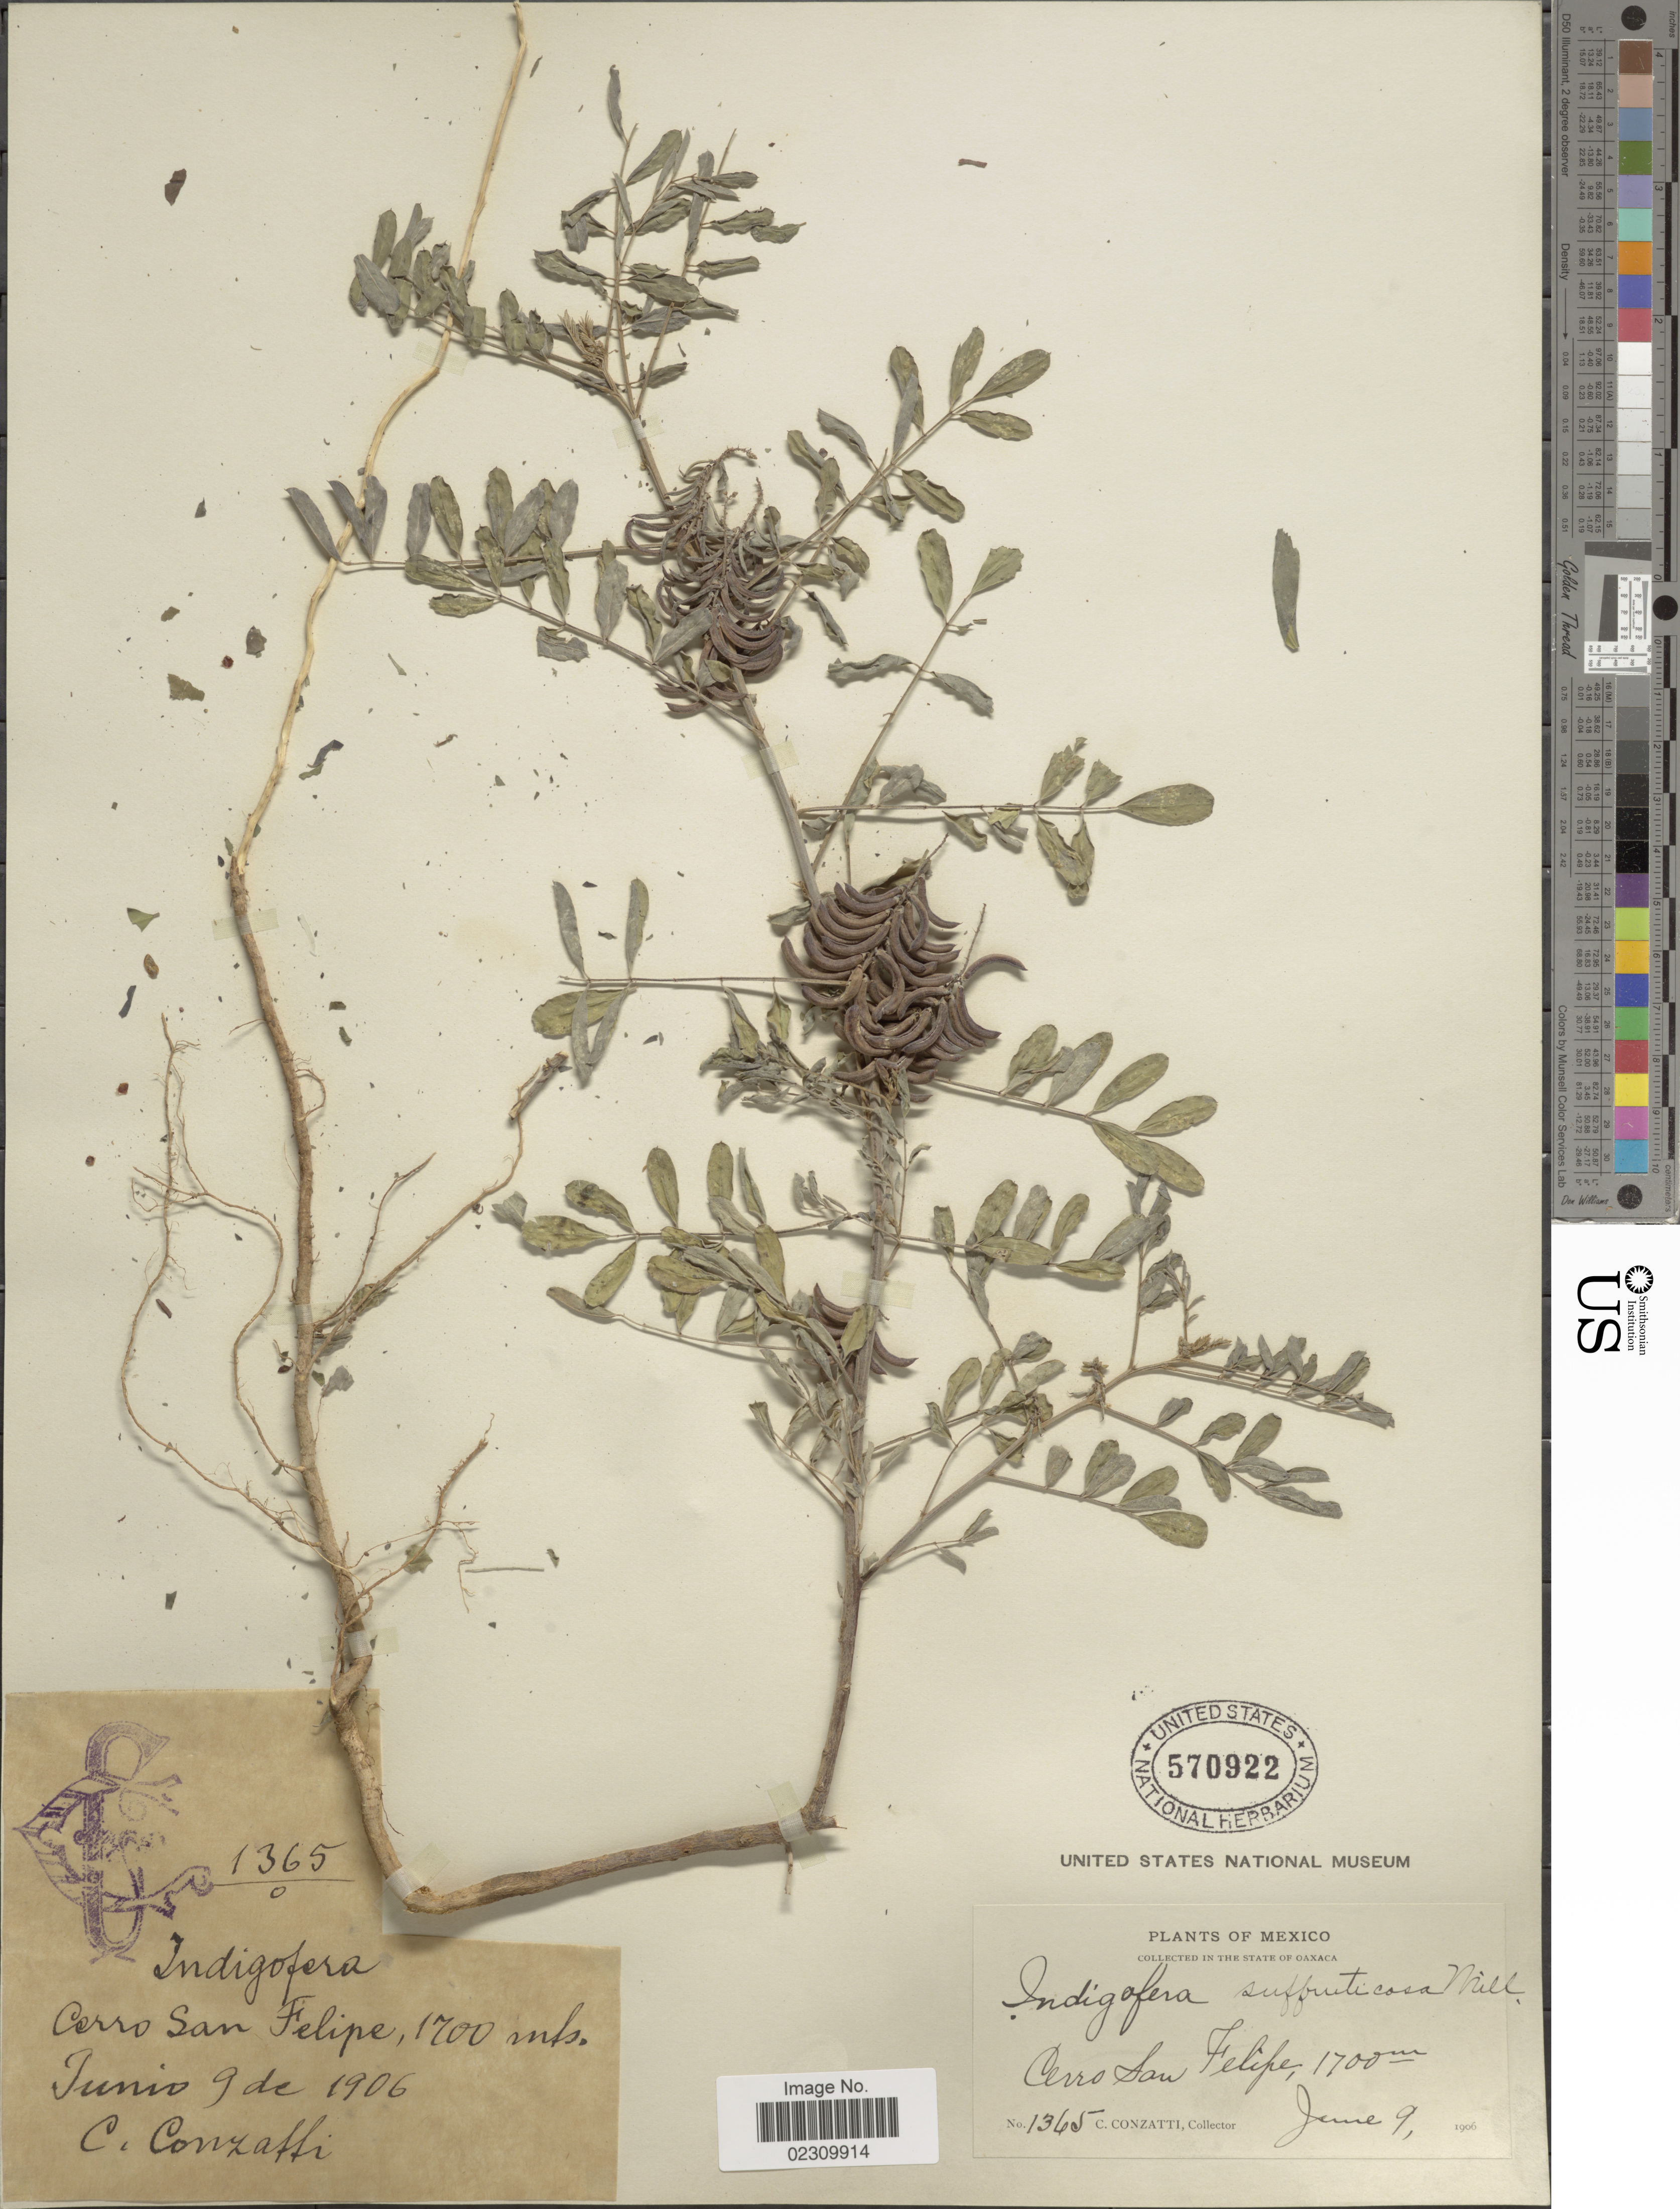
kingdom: Plantae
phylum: Tracheophyta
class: Magnoliopsida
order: Fabales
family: Fabaceae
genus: Indigofera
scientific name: Indigofera suffruticosa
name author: Mill.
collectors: C. Conzatti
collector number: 1365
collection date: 1906-06-09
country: Mexico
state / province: Oaxaca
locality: Cerro San Felipe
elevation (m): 1700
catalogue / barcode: US 570922